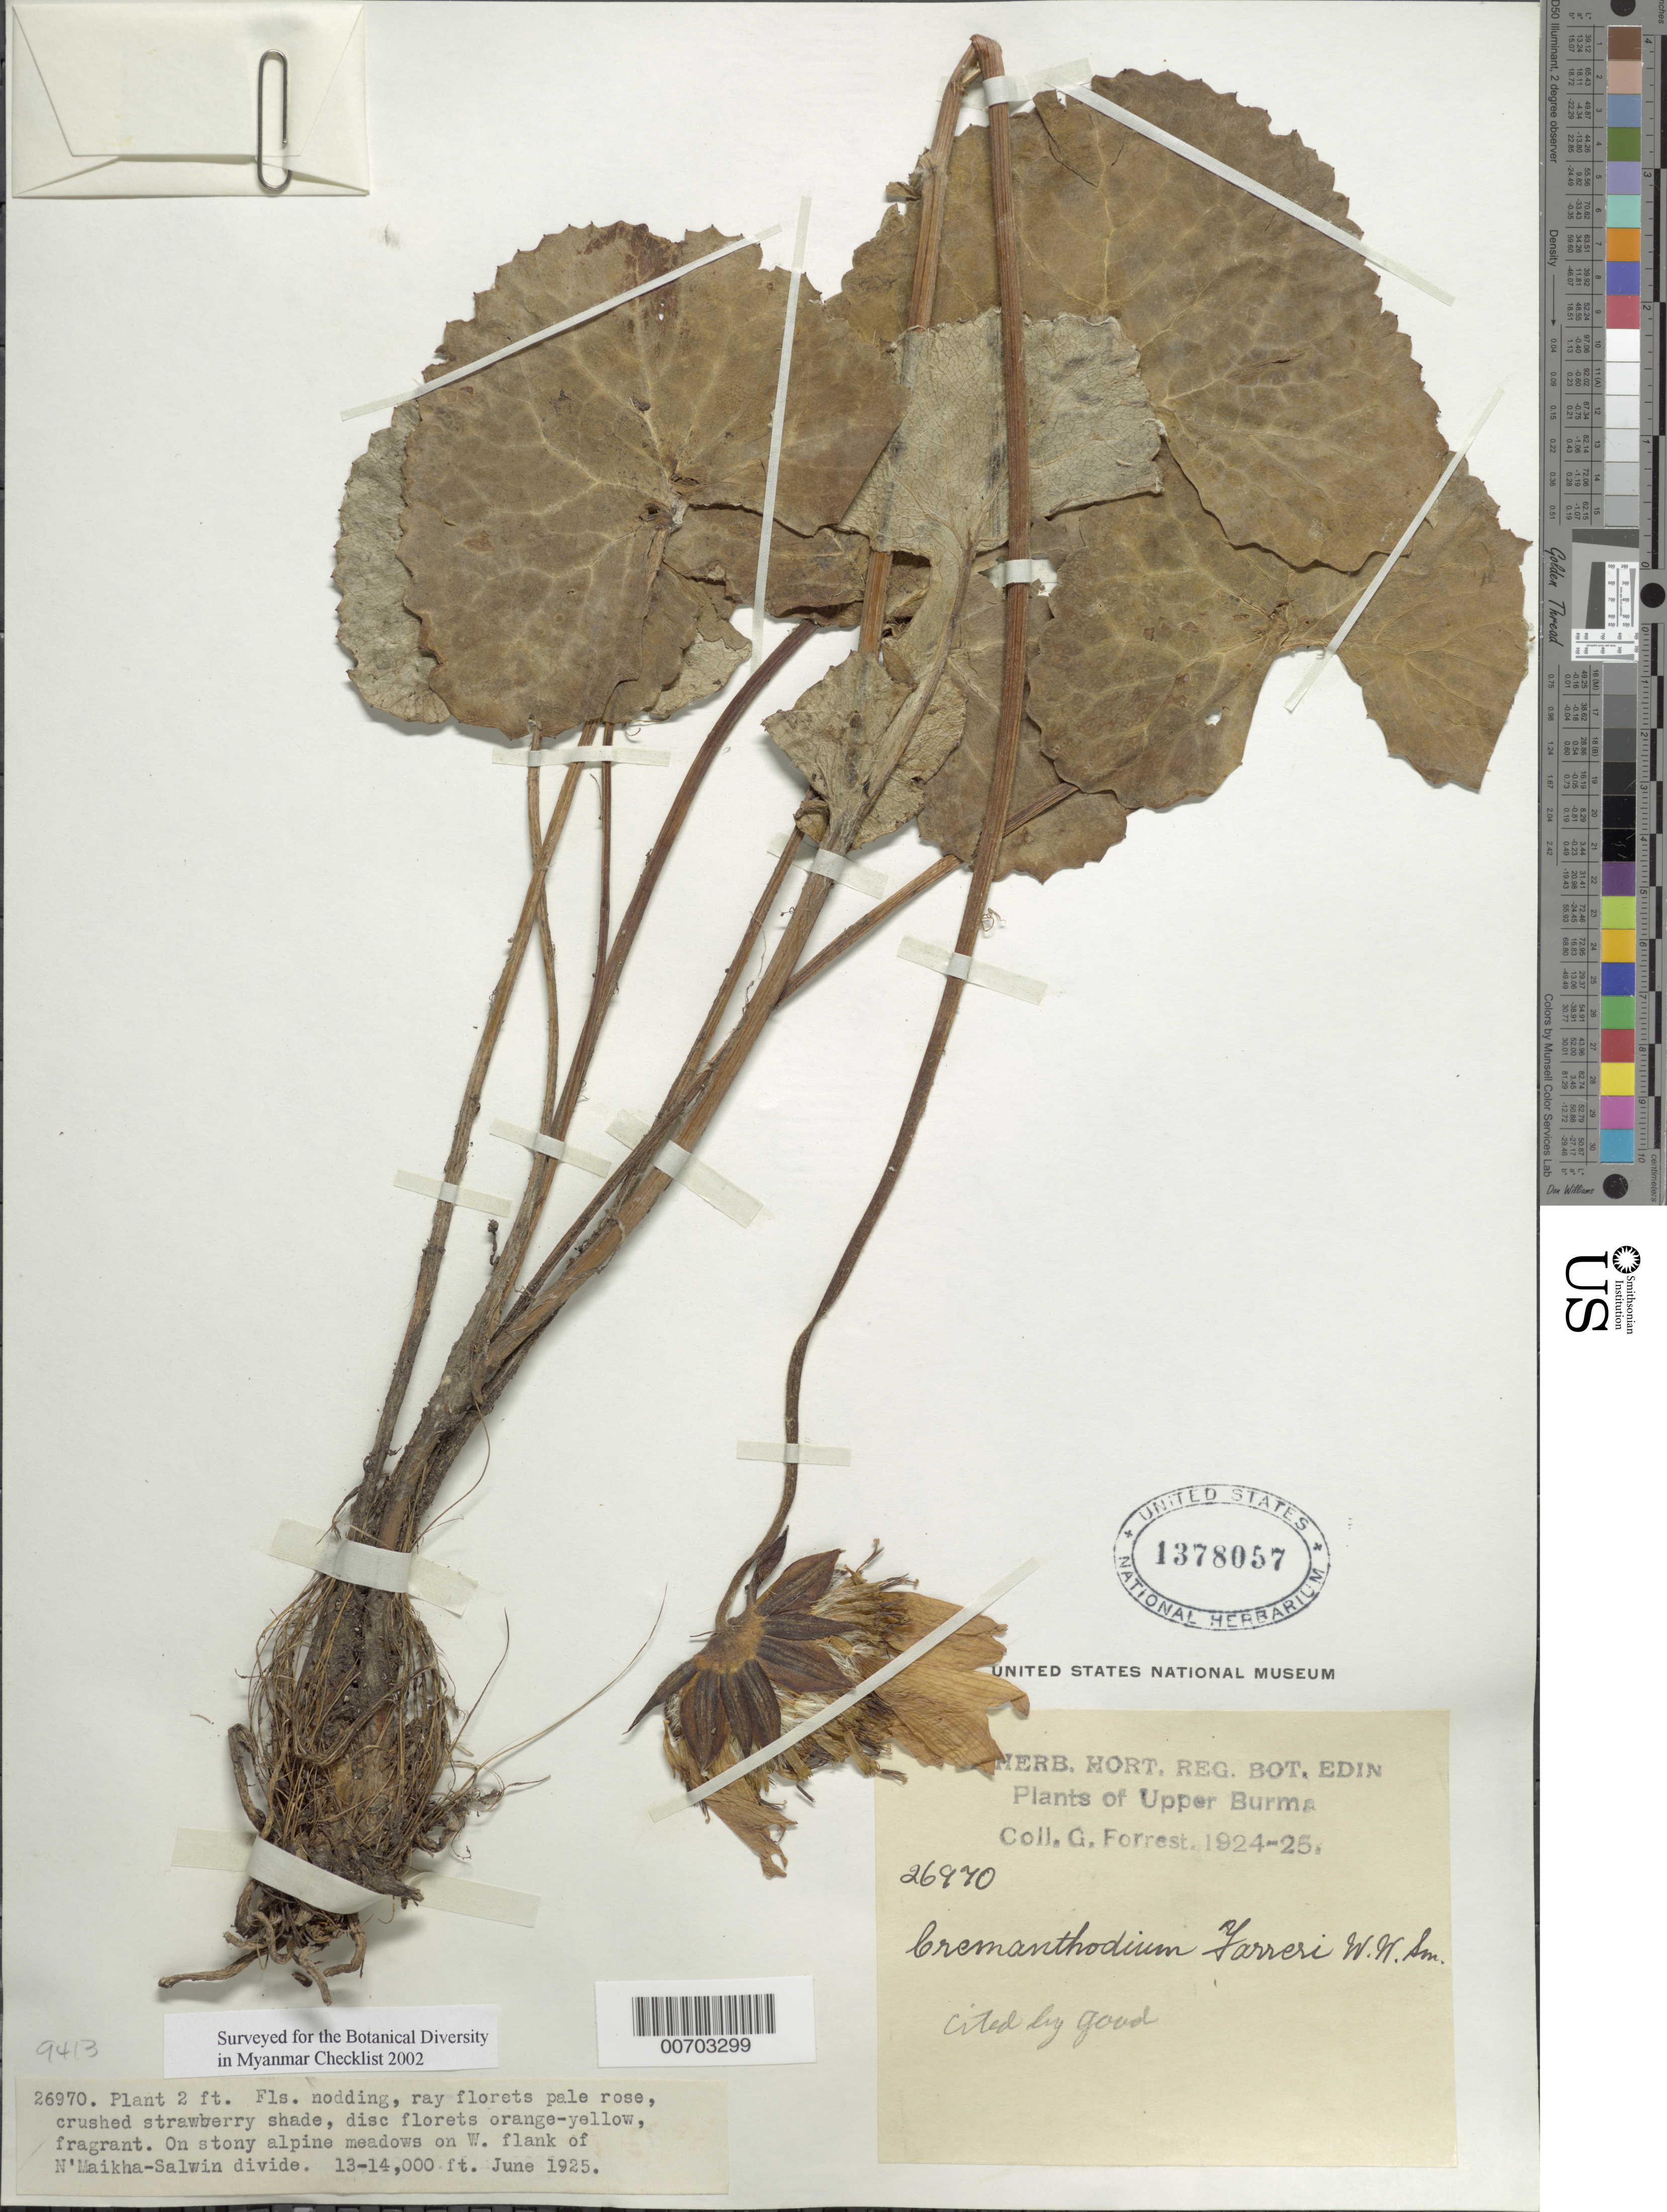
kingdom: Plantae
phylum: Tracheophyta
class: Magnoliopsida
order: Asterales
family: Asteraceae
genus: Cremanthodium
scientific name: Cremanthodium farreri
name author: W.W. Sm.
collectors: G. Forrest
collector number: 26970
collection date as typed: Jun 1925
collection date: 1925-06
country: Myanmar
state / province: Kachin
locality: N'Maikha-Salwin Divide, W flank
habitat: Stony alpine meadows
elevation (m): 3962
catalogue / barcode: US 1378057